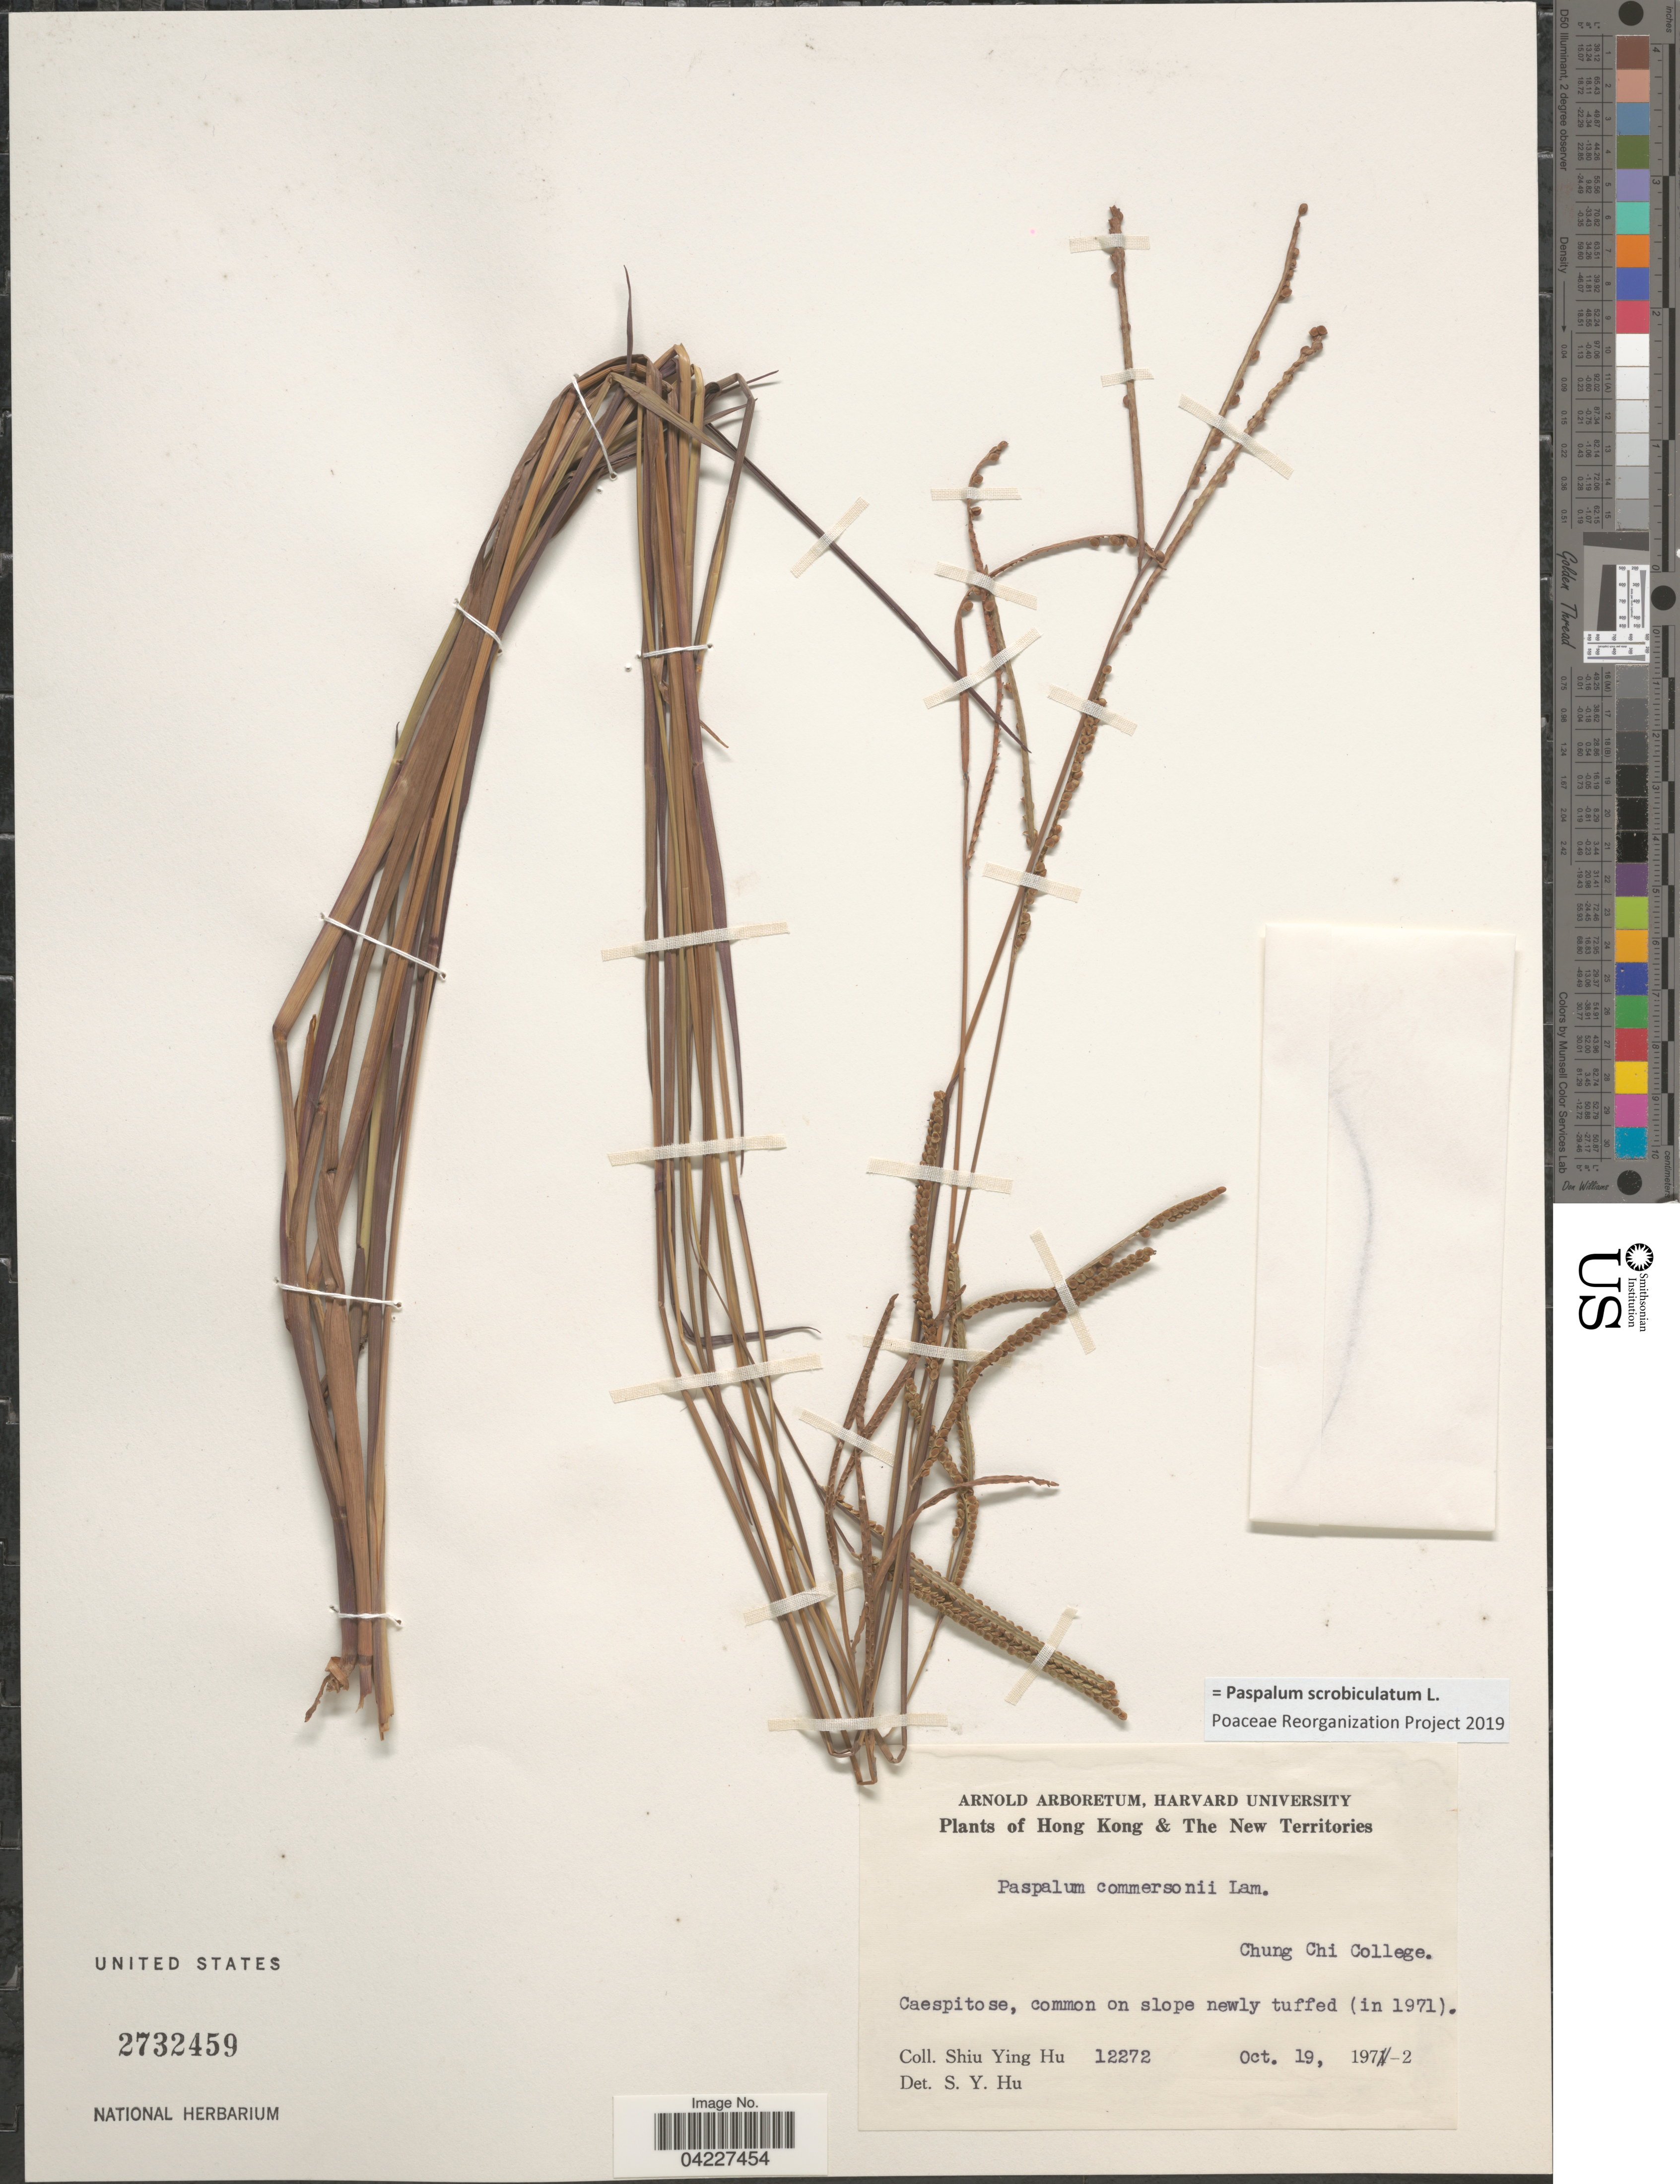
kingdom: Plantae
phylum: Tracheophyta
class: Liliopsida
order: Poales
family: Poaceae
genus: Paspalum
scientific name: Paspalum scrobiculatum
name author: L.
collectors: S. Y. Hu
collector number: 12272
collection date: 1972-10-19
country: China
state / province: Hong Kong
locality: The New Territories. Chung Chi College.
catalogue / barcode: US 2732459